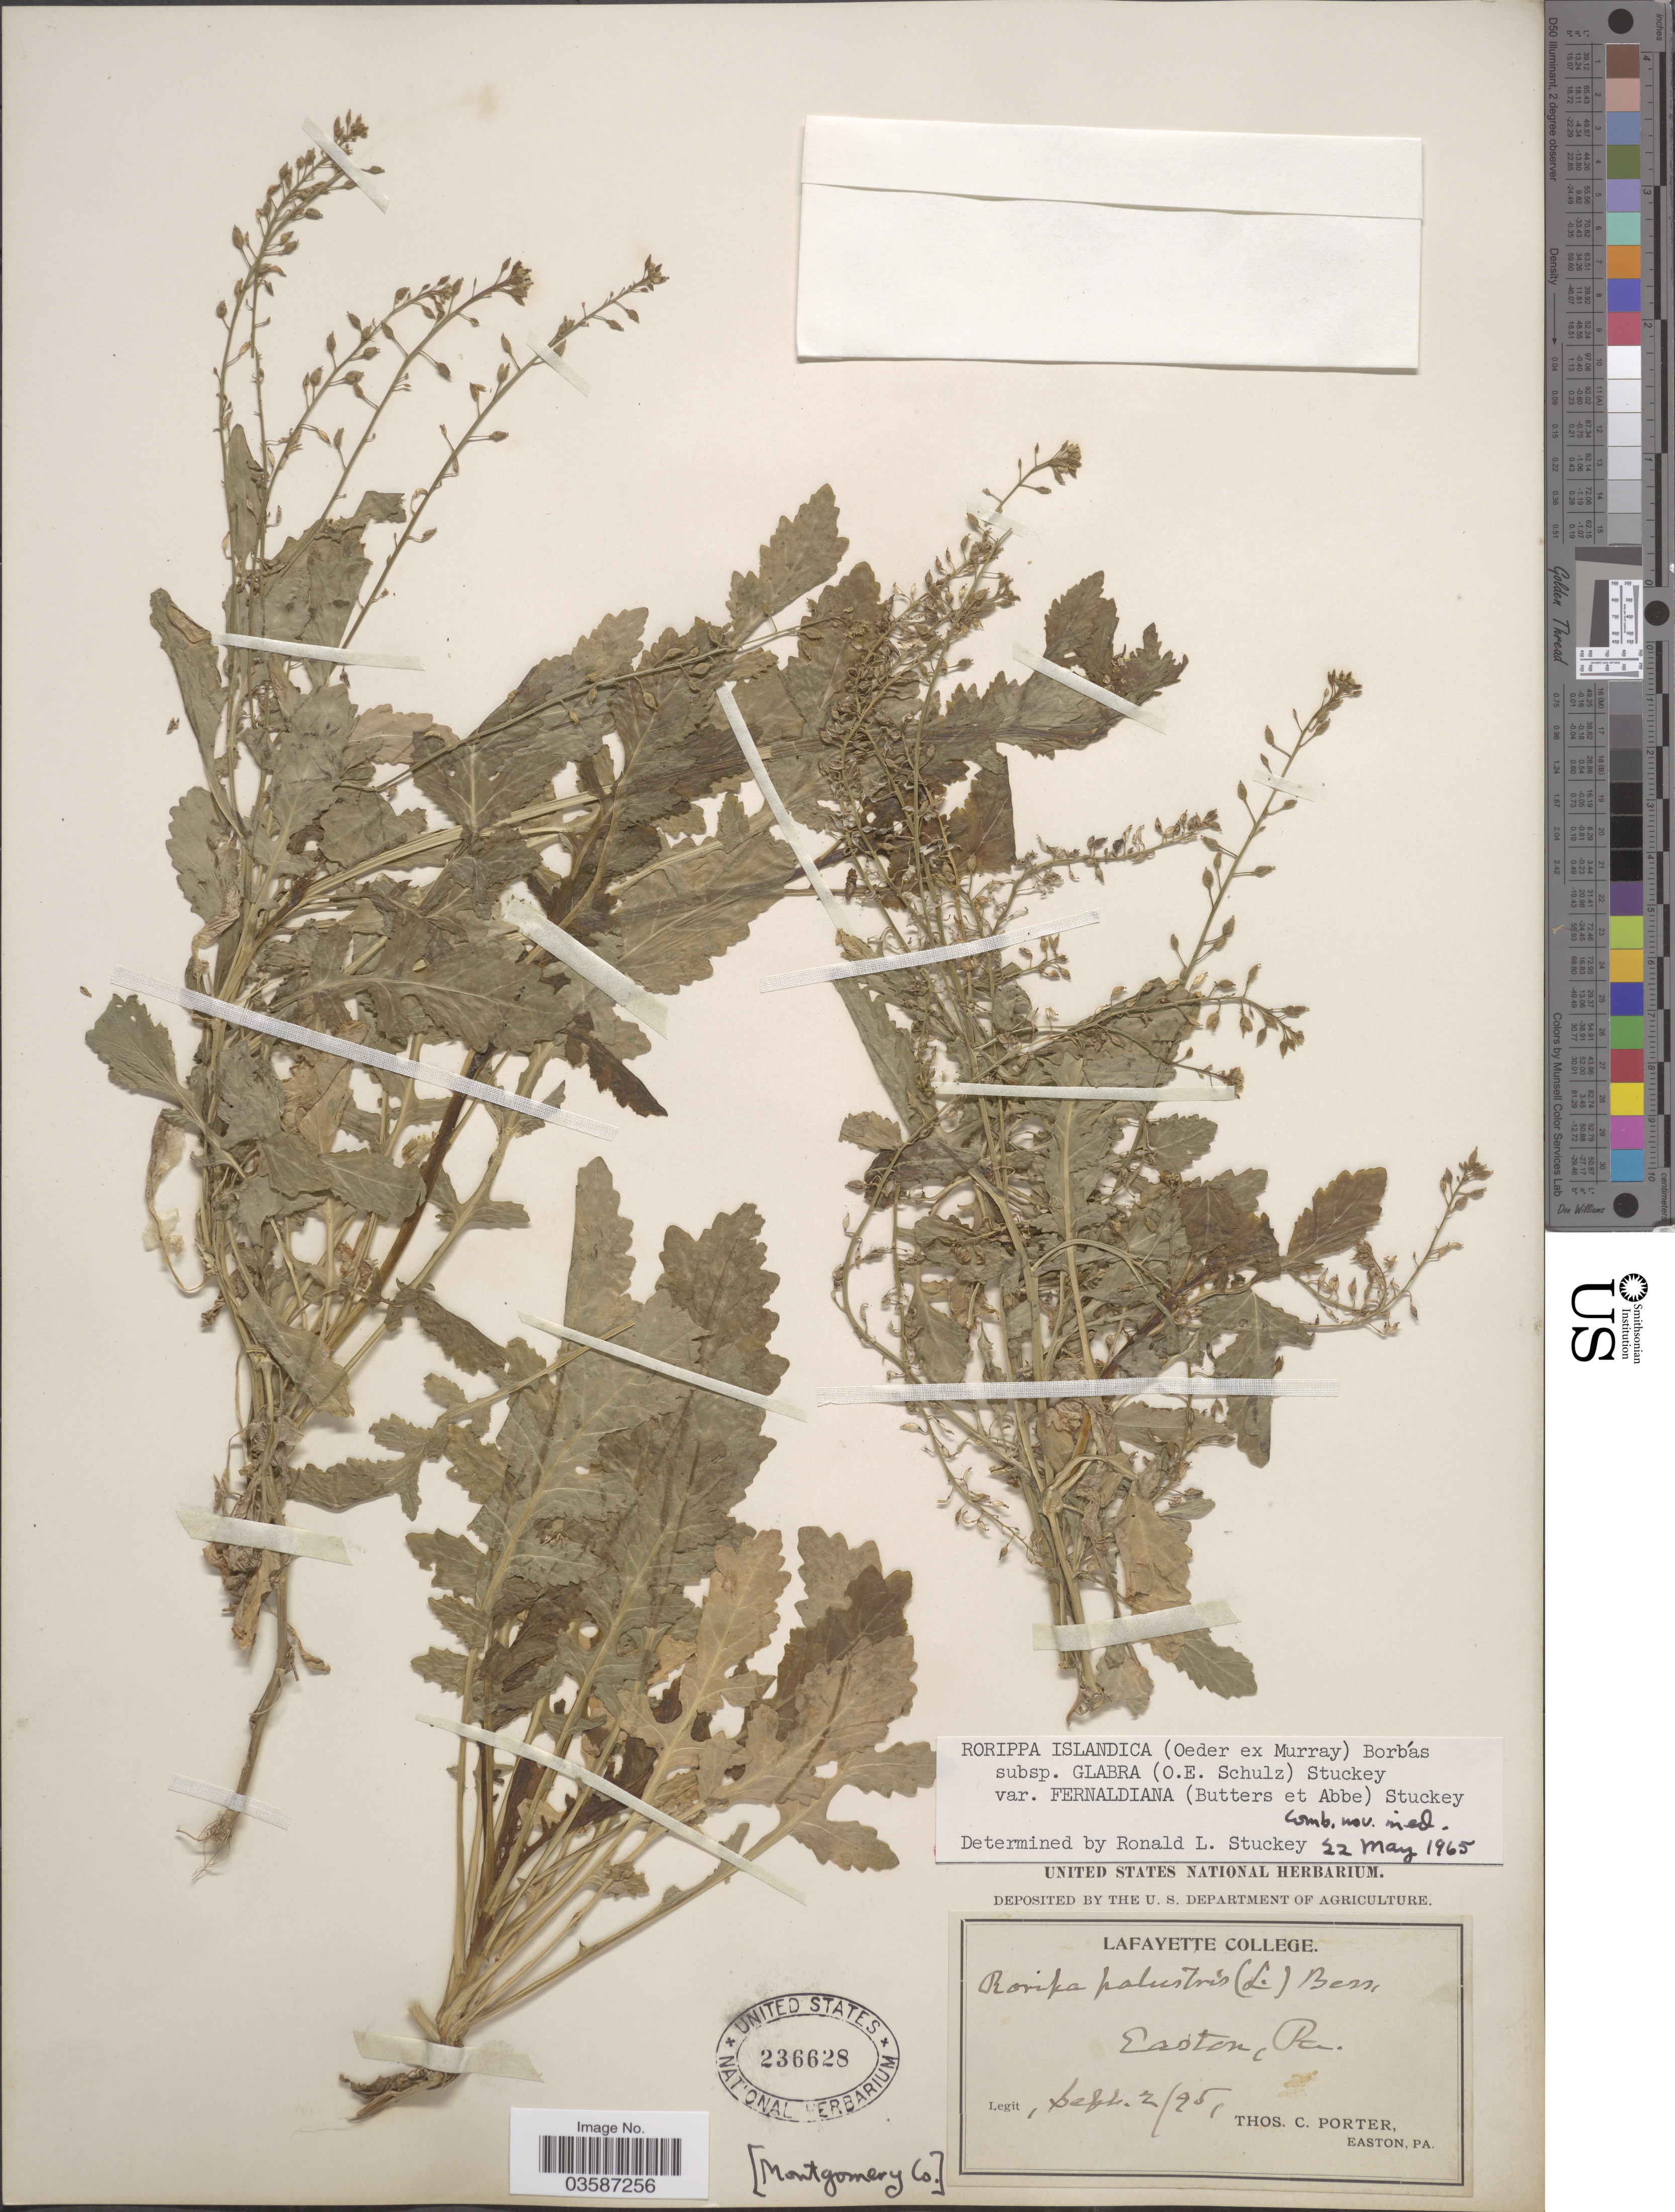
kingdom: Plantae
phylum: Tracheophyta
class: Magnoliopsida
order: Brassicales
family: Brassicaceae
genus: Rorippa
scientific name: Rorippa islandica var. fernaldiana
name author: Butters & Abbe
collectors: T. Porter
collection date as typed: Transcribed d/m/y: 2/9/95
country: United States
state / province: Pennsylvania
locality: Easton. Montgomery Co.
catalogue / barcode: US 236628